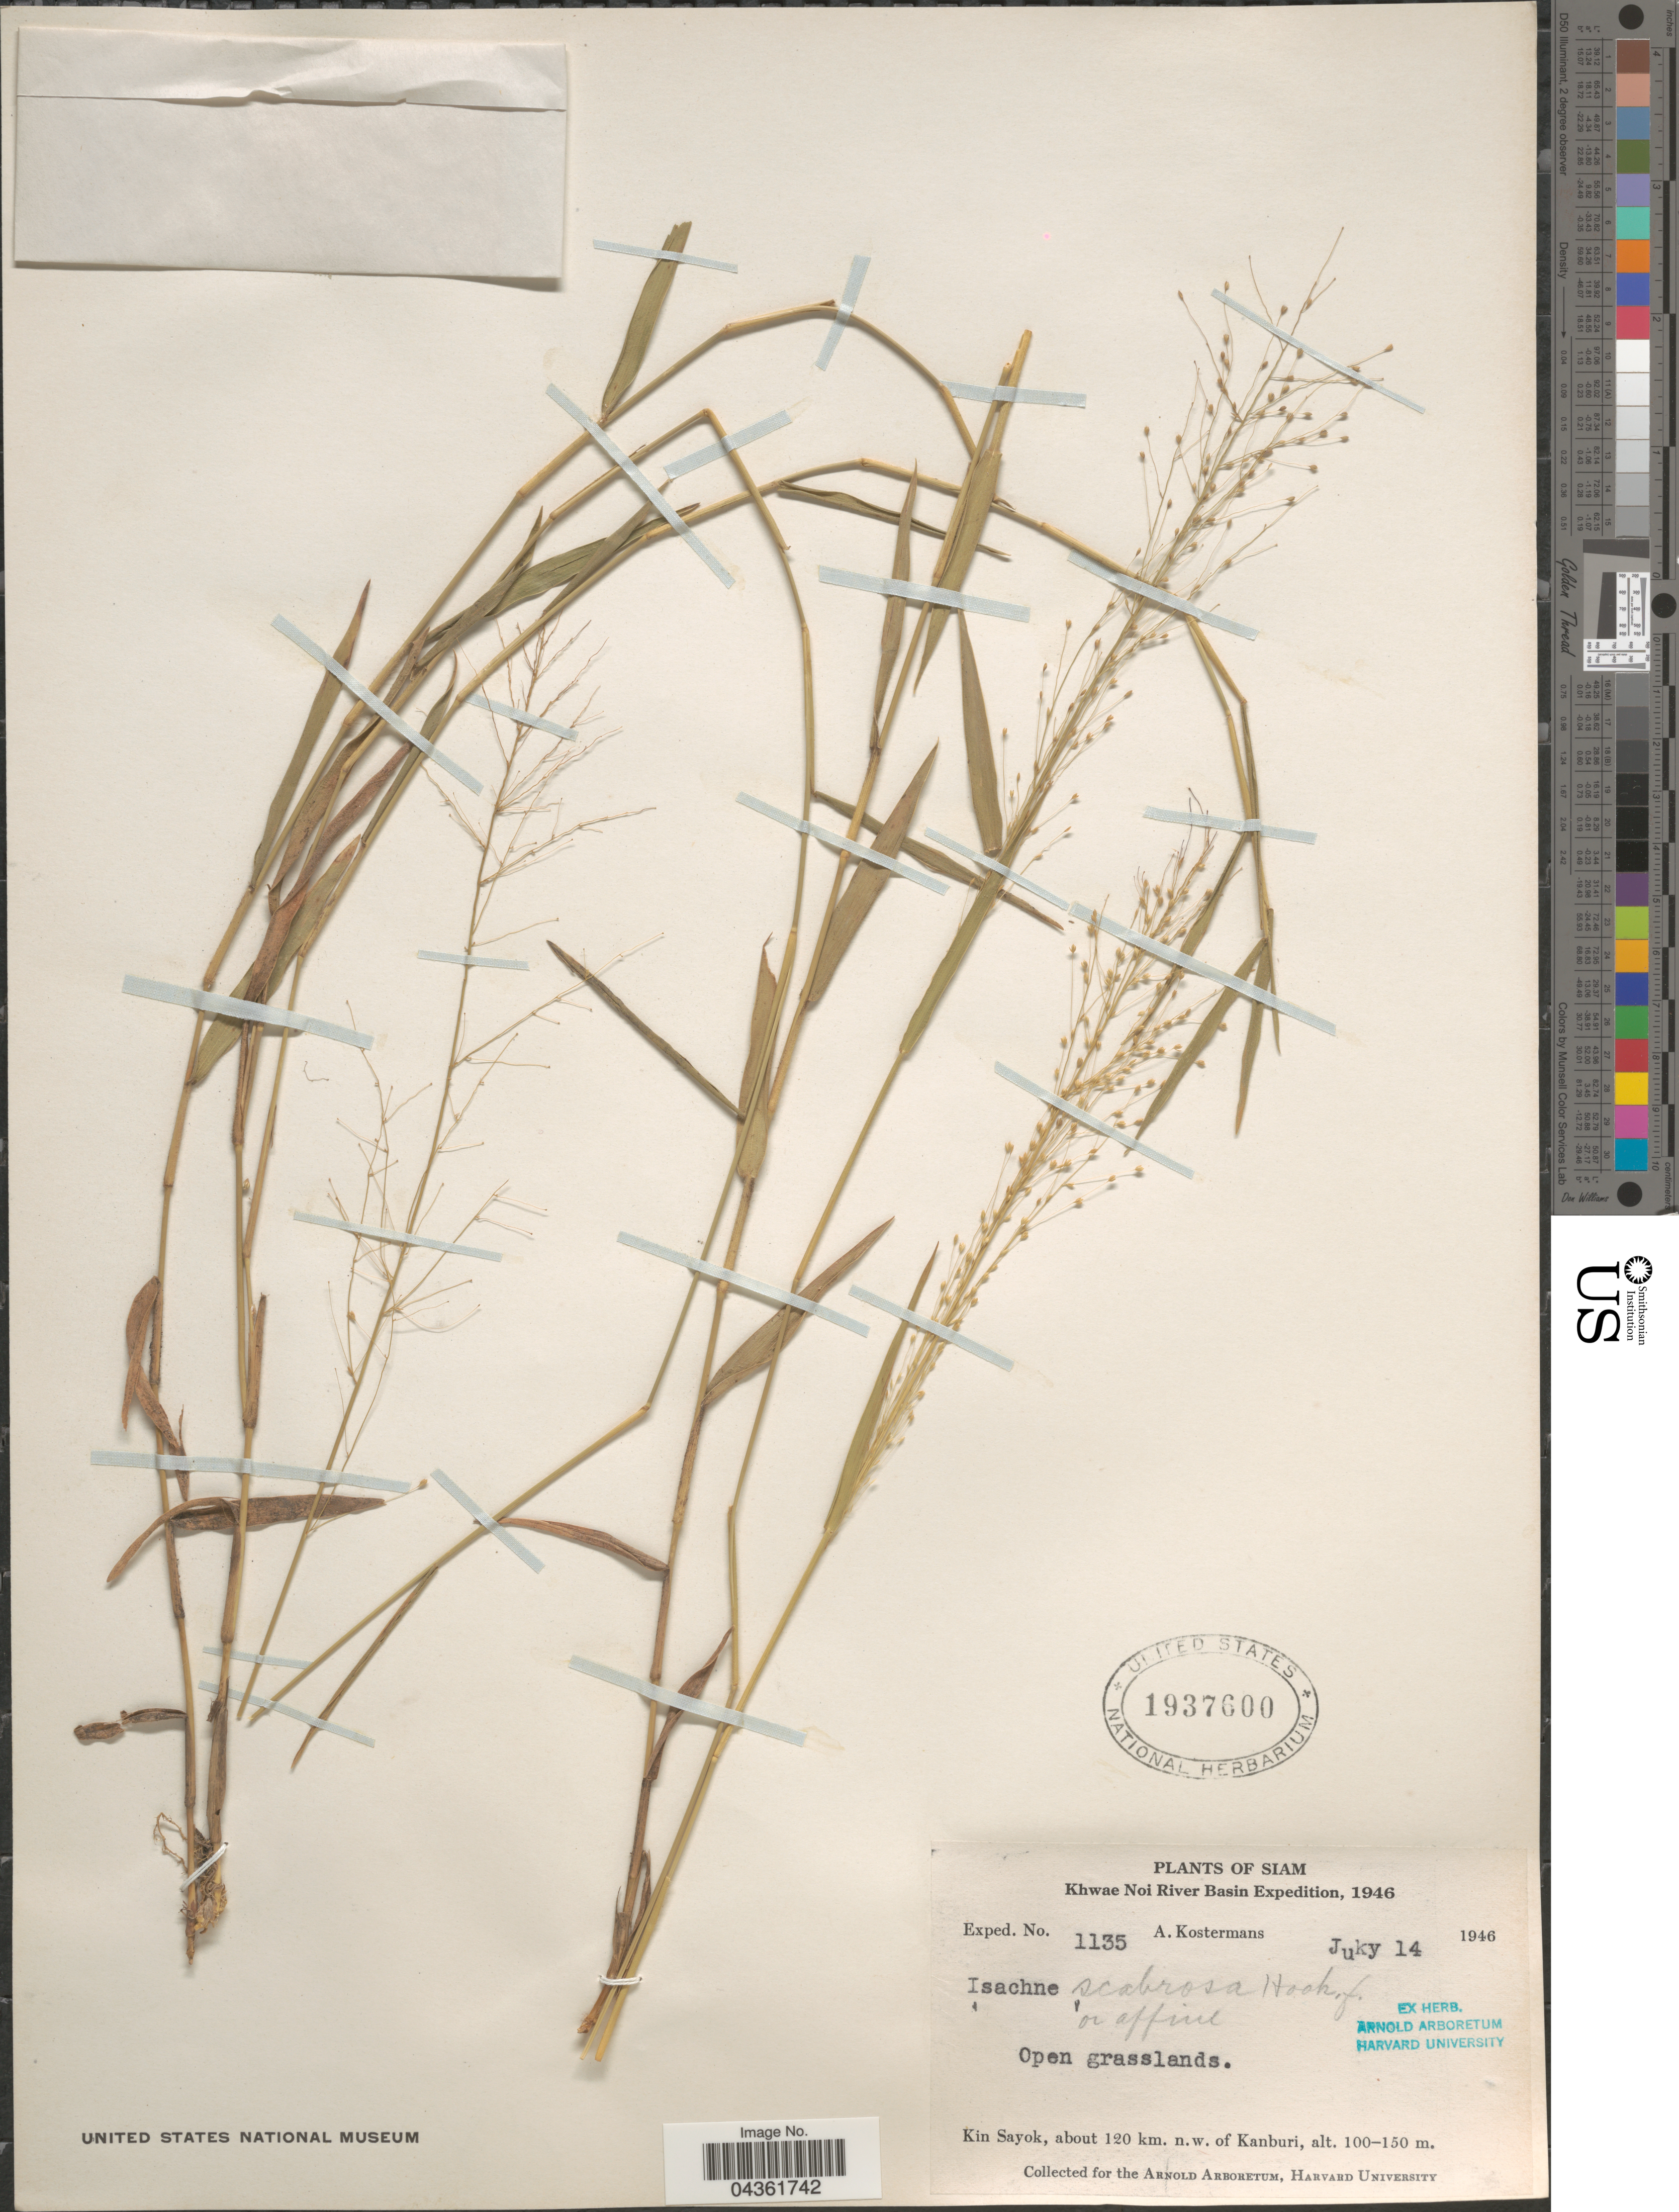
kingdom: Plantae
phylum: Tracheophyta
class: Liliopsida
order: Poales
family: Poaceae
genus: Isachne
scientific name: Isachne sp.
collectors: A. J. G. Kostermans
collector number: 1135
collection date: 1946-07-14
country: Thailand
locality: Siam. Khwae Noi River Basin Expedition, 1946. Kin Sayok, about 120 km. n.w. of Kanburi.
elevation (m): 100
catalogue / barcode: US 1937600